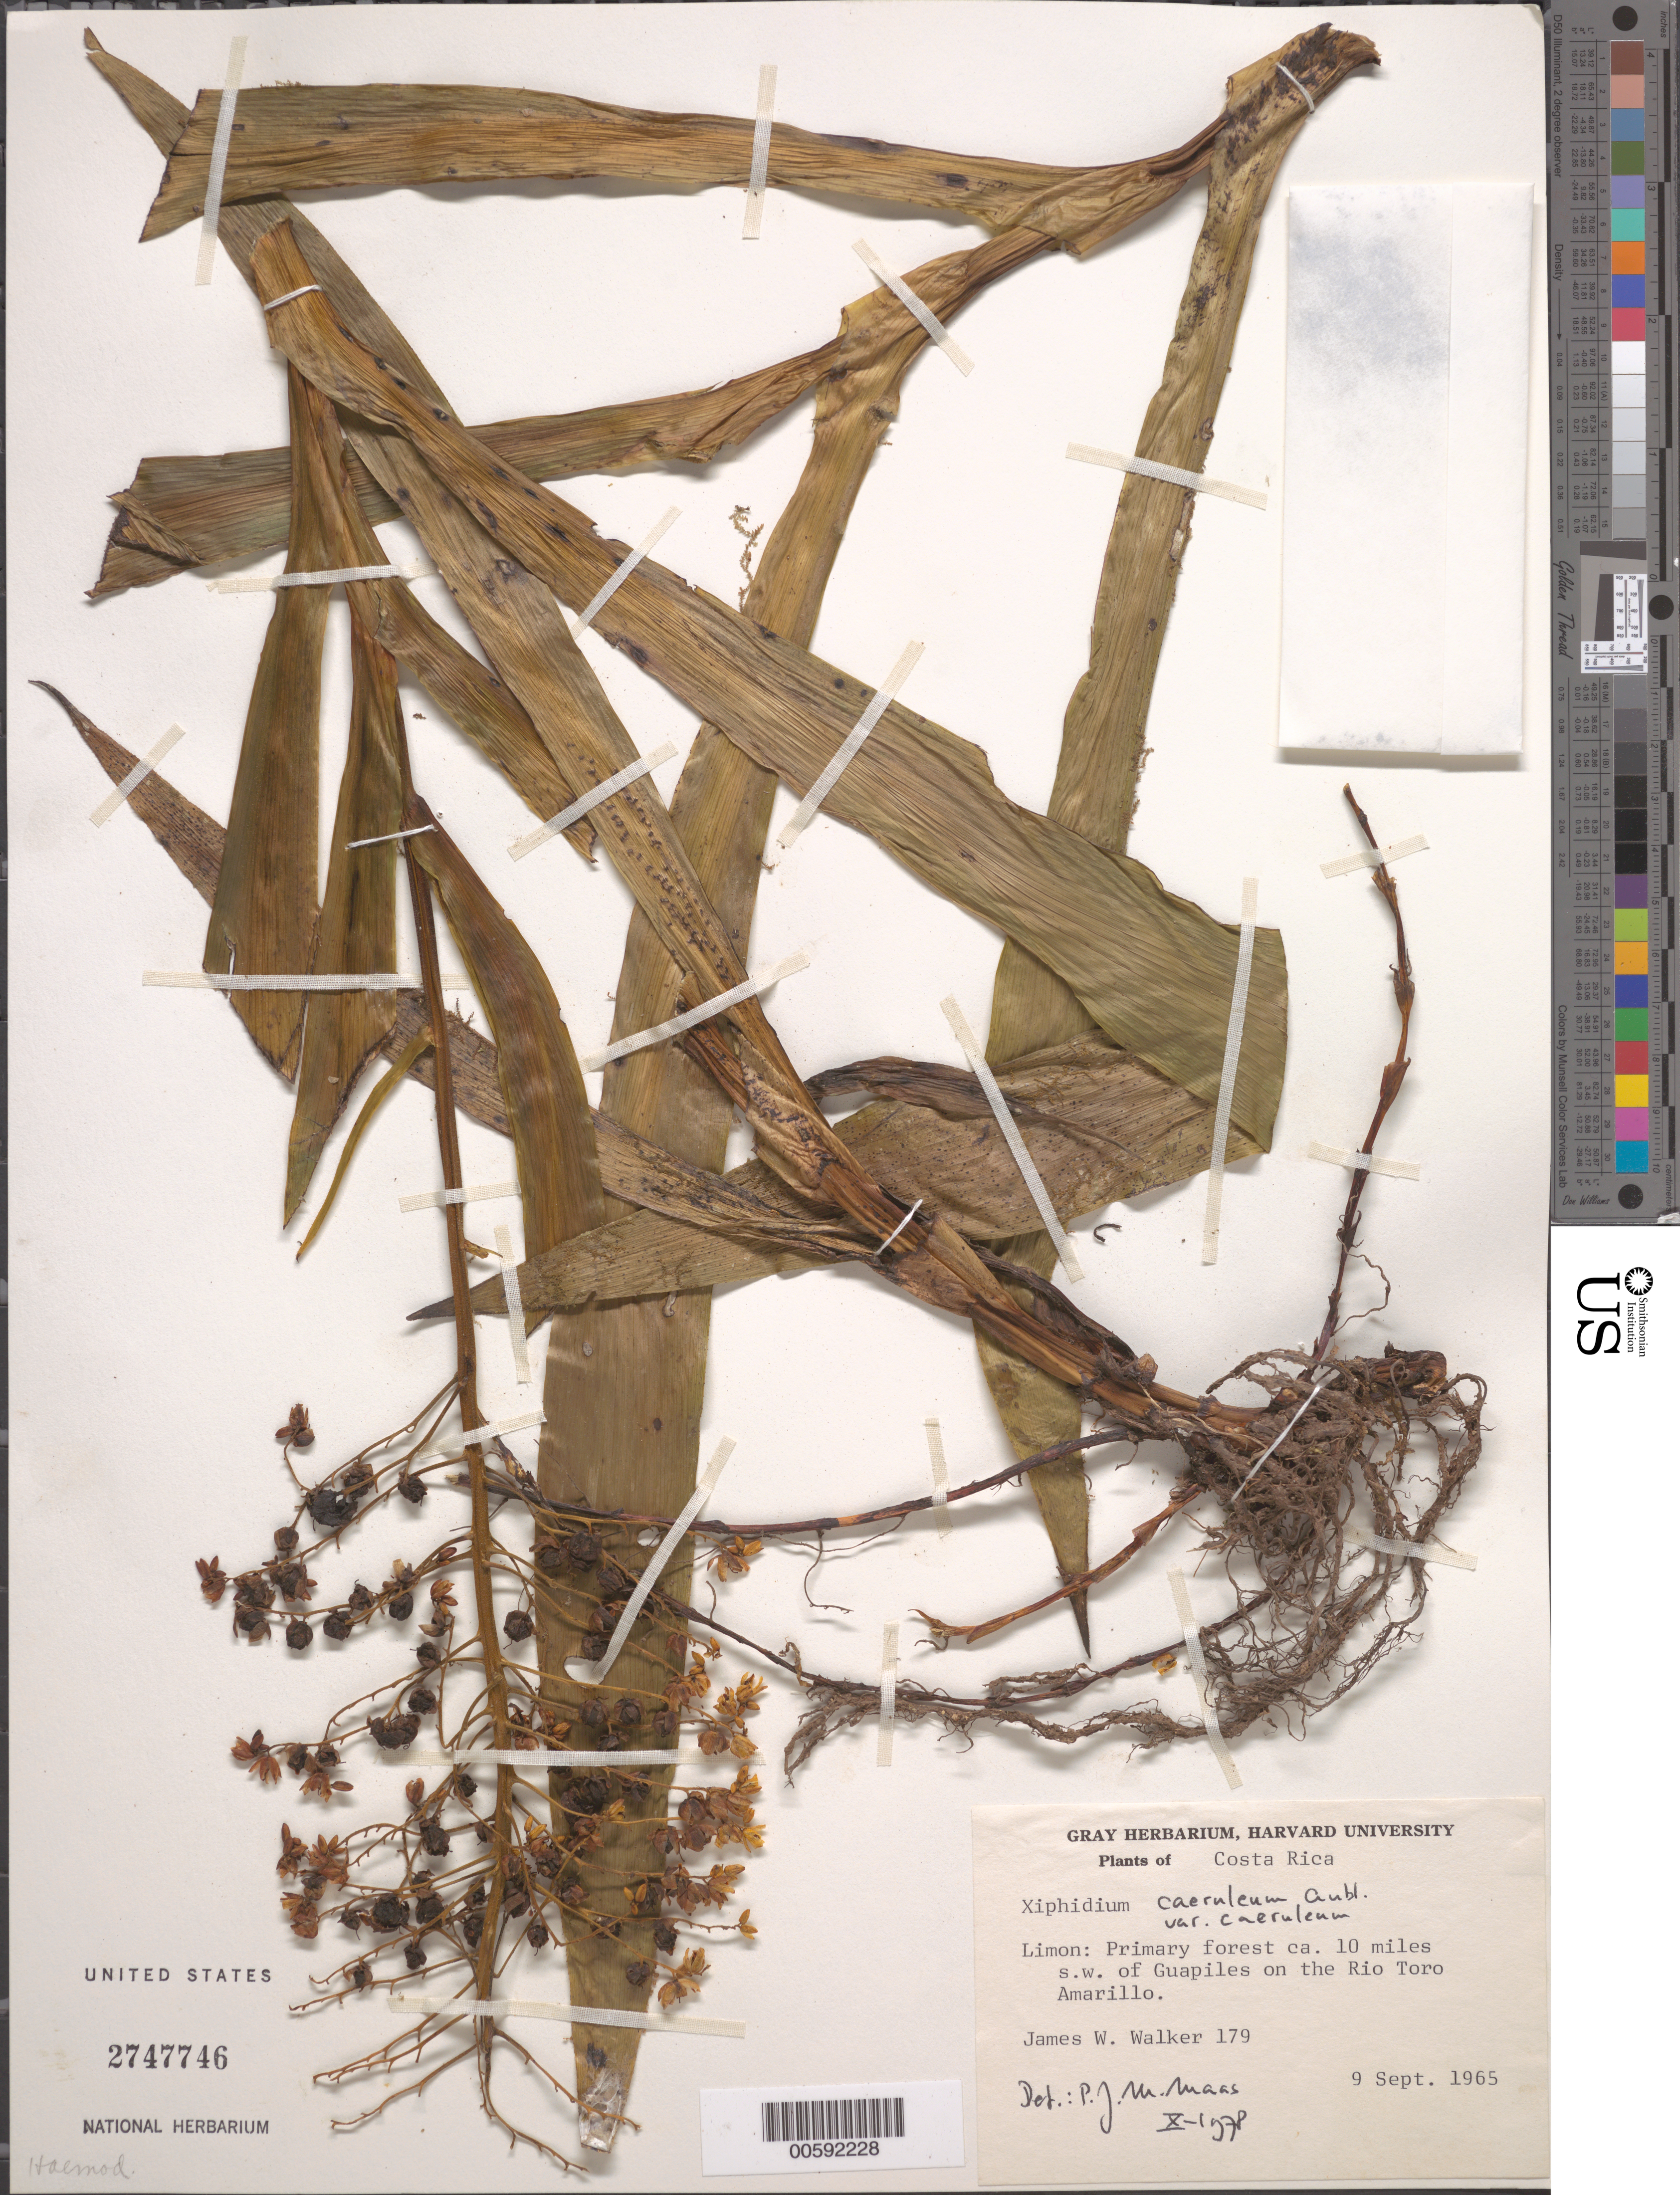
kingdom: Plantae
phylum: Tracheophyta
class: Liliopsida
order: Commelinales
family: Haemodoraceae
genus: Xiphidium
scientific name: Xiphidium caeruleum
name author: Aubl.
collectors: J. W. Walker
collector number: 179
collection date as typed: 09 Sep 1965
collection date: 1965-09-09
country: Costa Rica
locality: SW of Guapiles on the Rio Toro Amarillo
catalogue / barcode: US 2747746